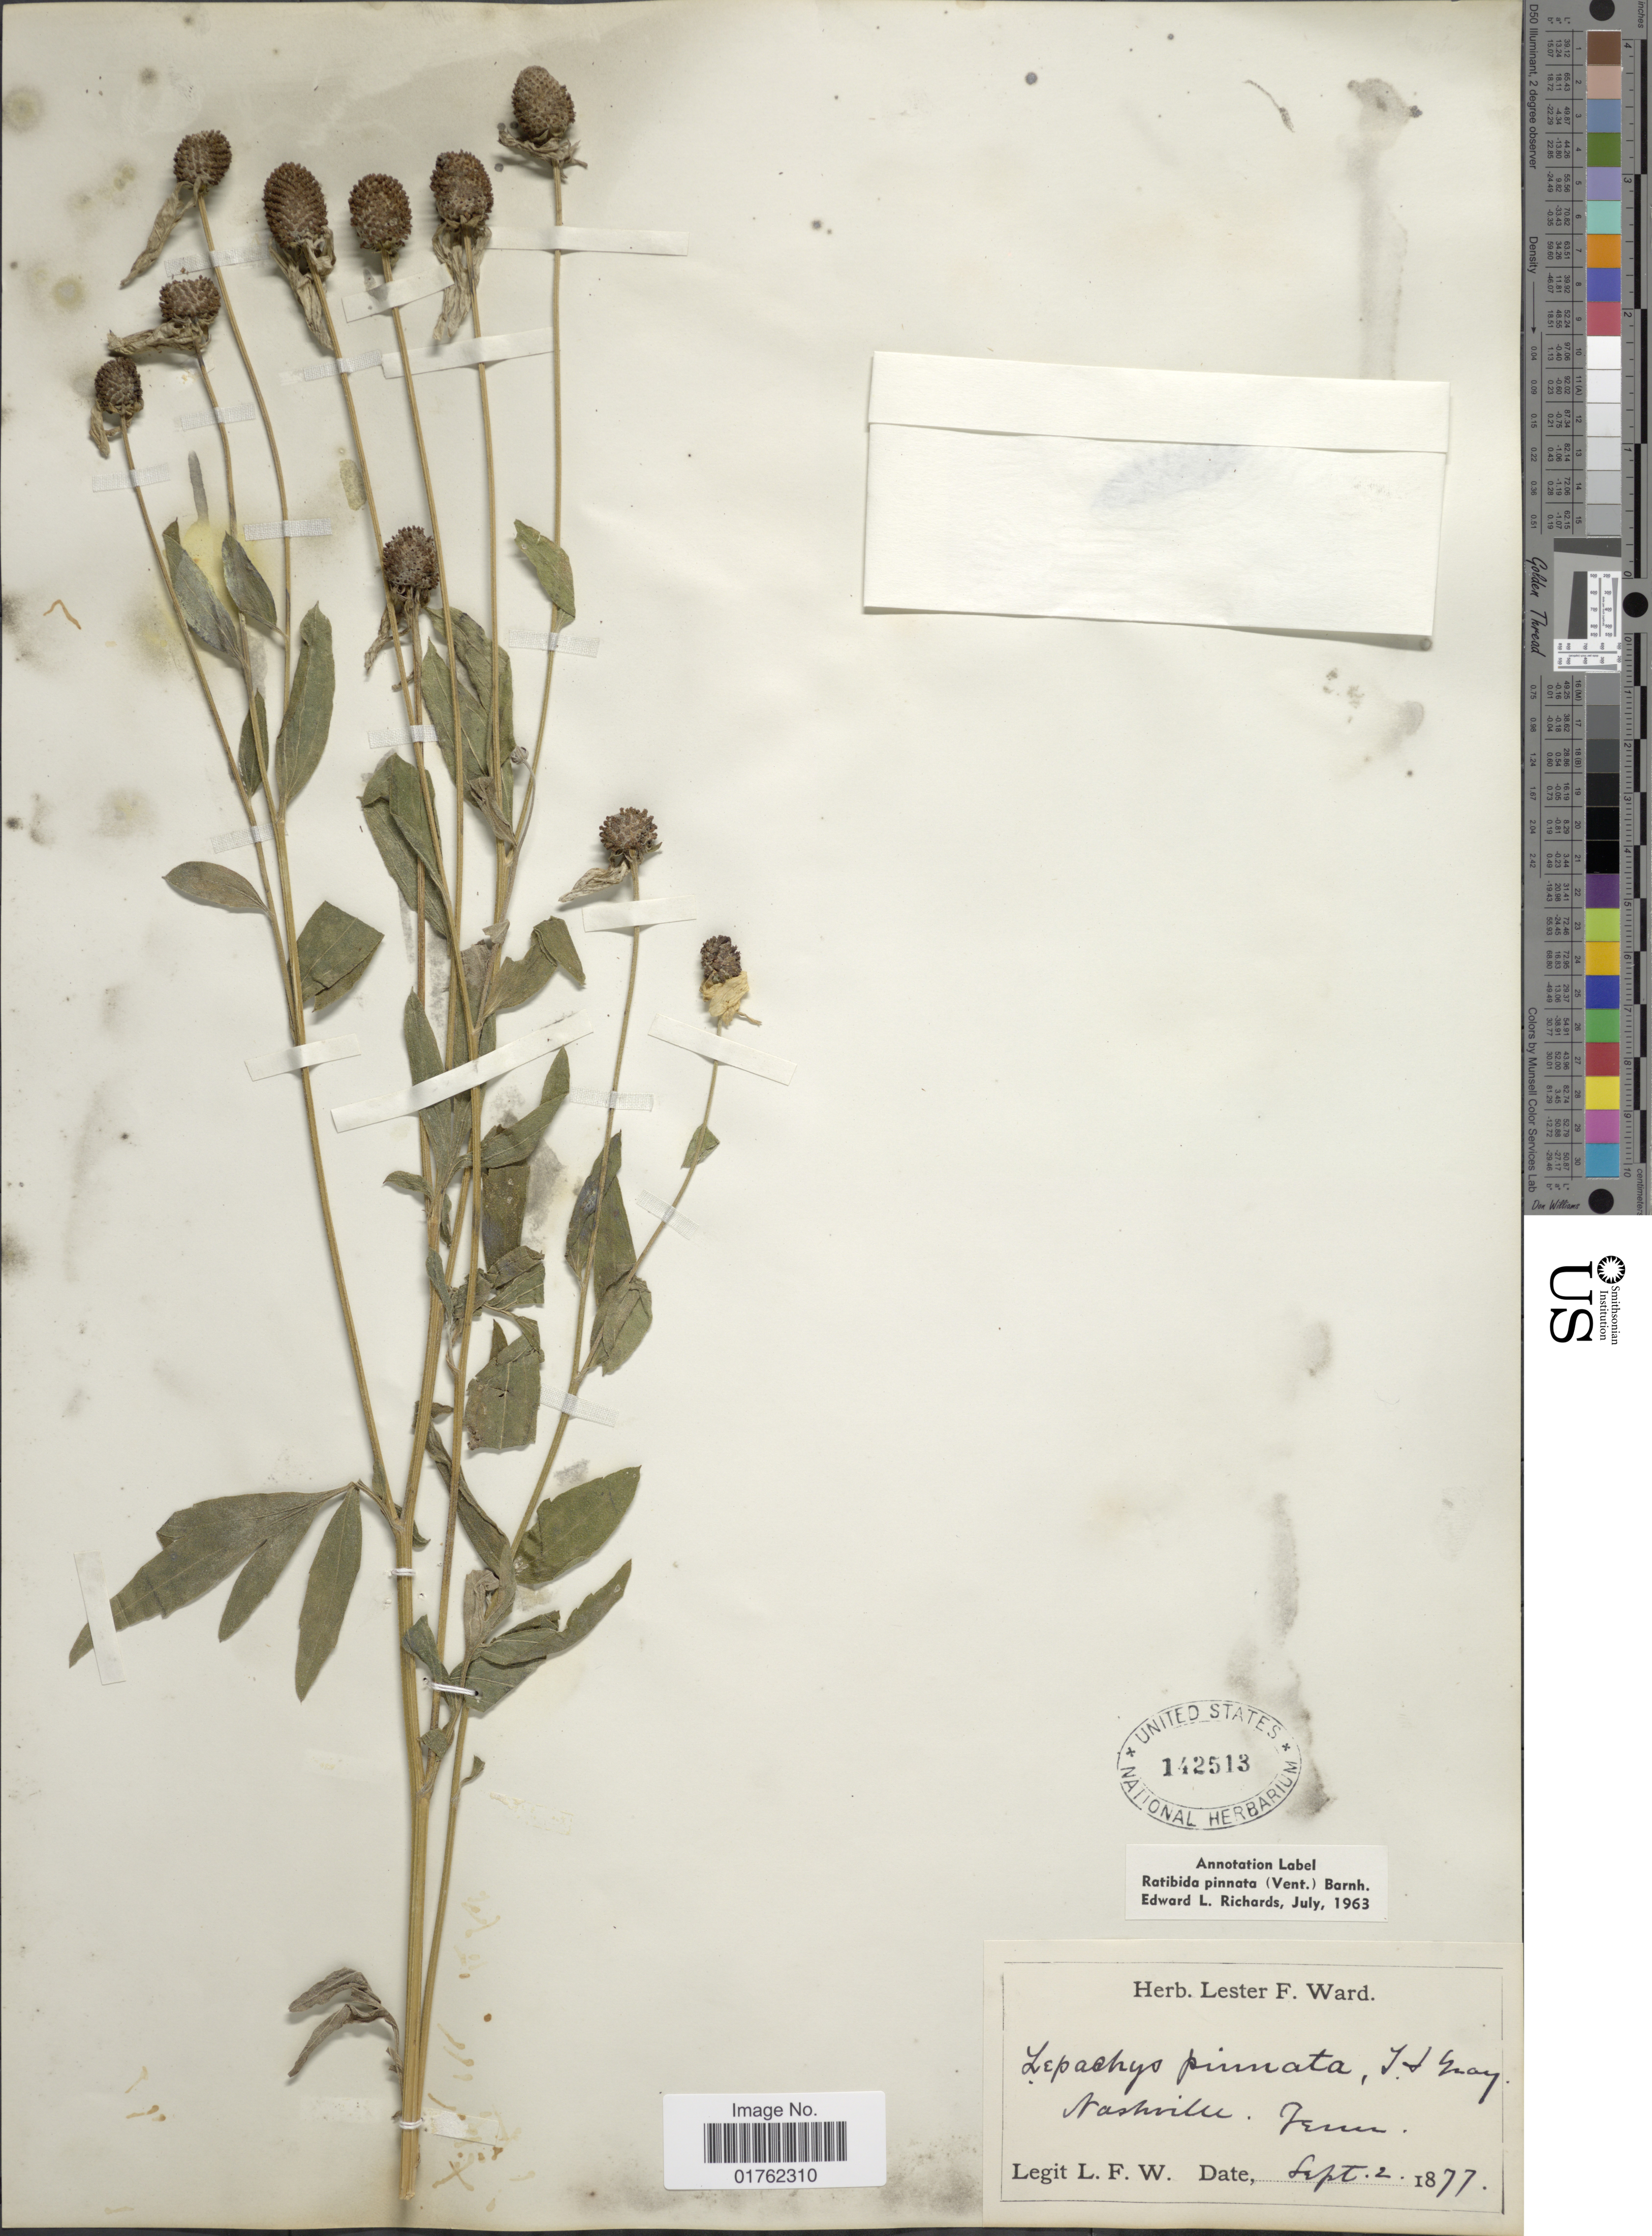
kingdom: Plantae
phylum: Tracheophyta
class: Magnoliopsida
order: Asterales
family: Asteraceae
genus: Ratibida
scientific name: Ratibida pinnata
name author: (Vent.) Barnhart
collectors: L. F. Ward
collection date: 1877-09-02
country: United States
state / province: Tennessee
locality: Nashville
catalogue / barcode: US 142513